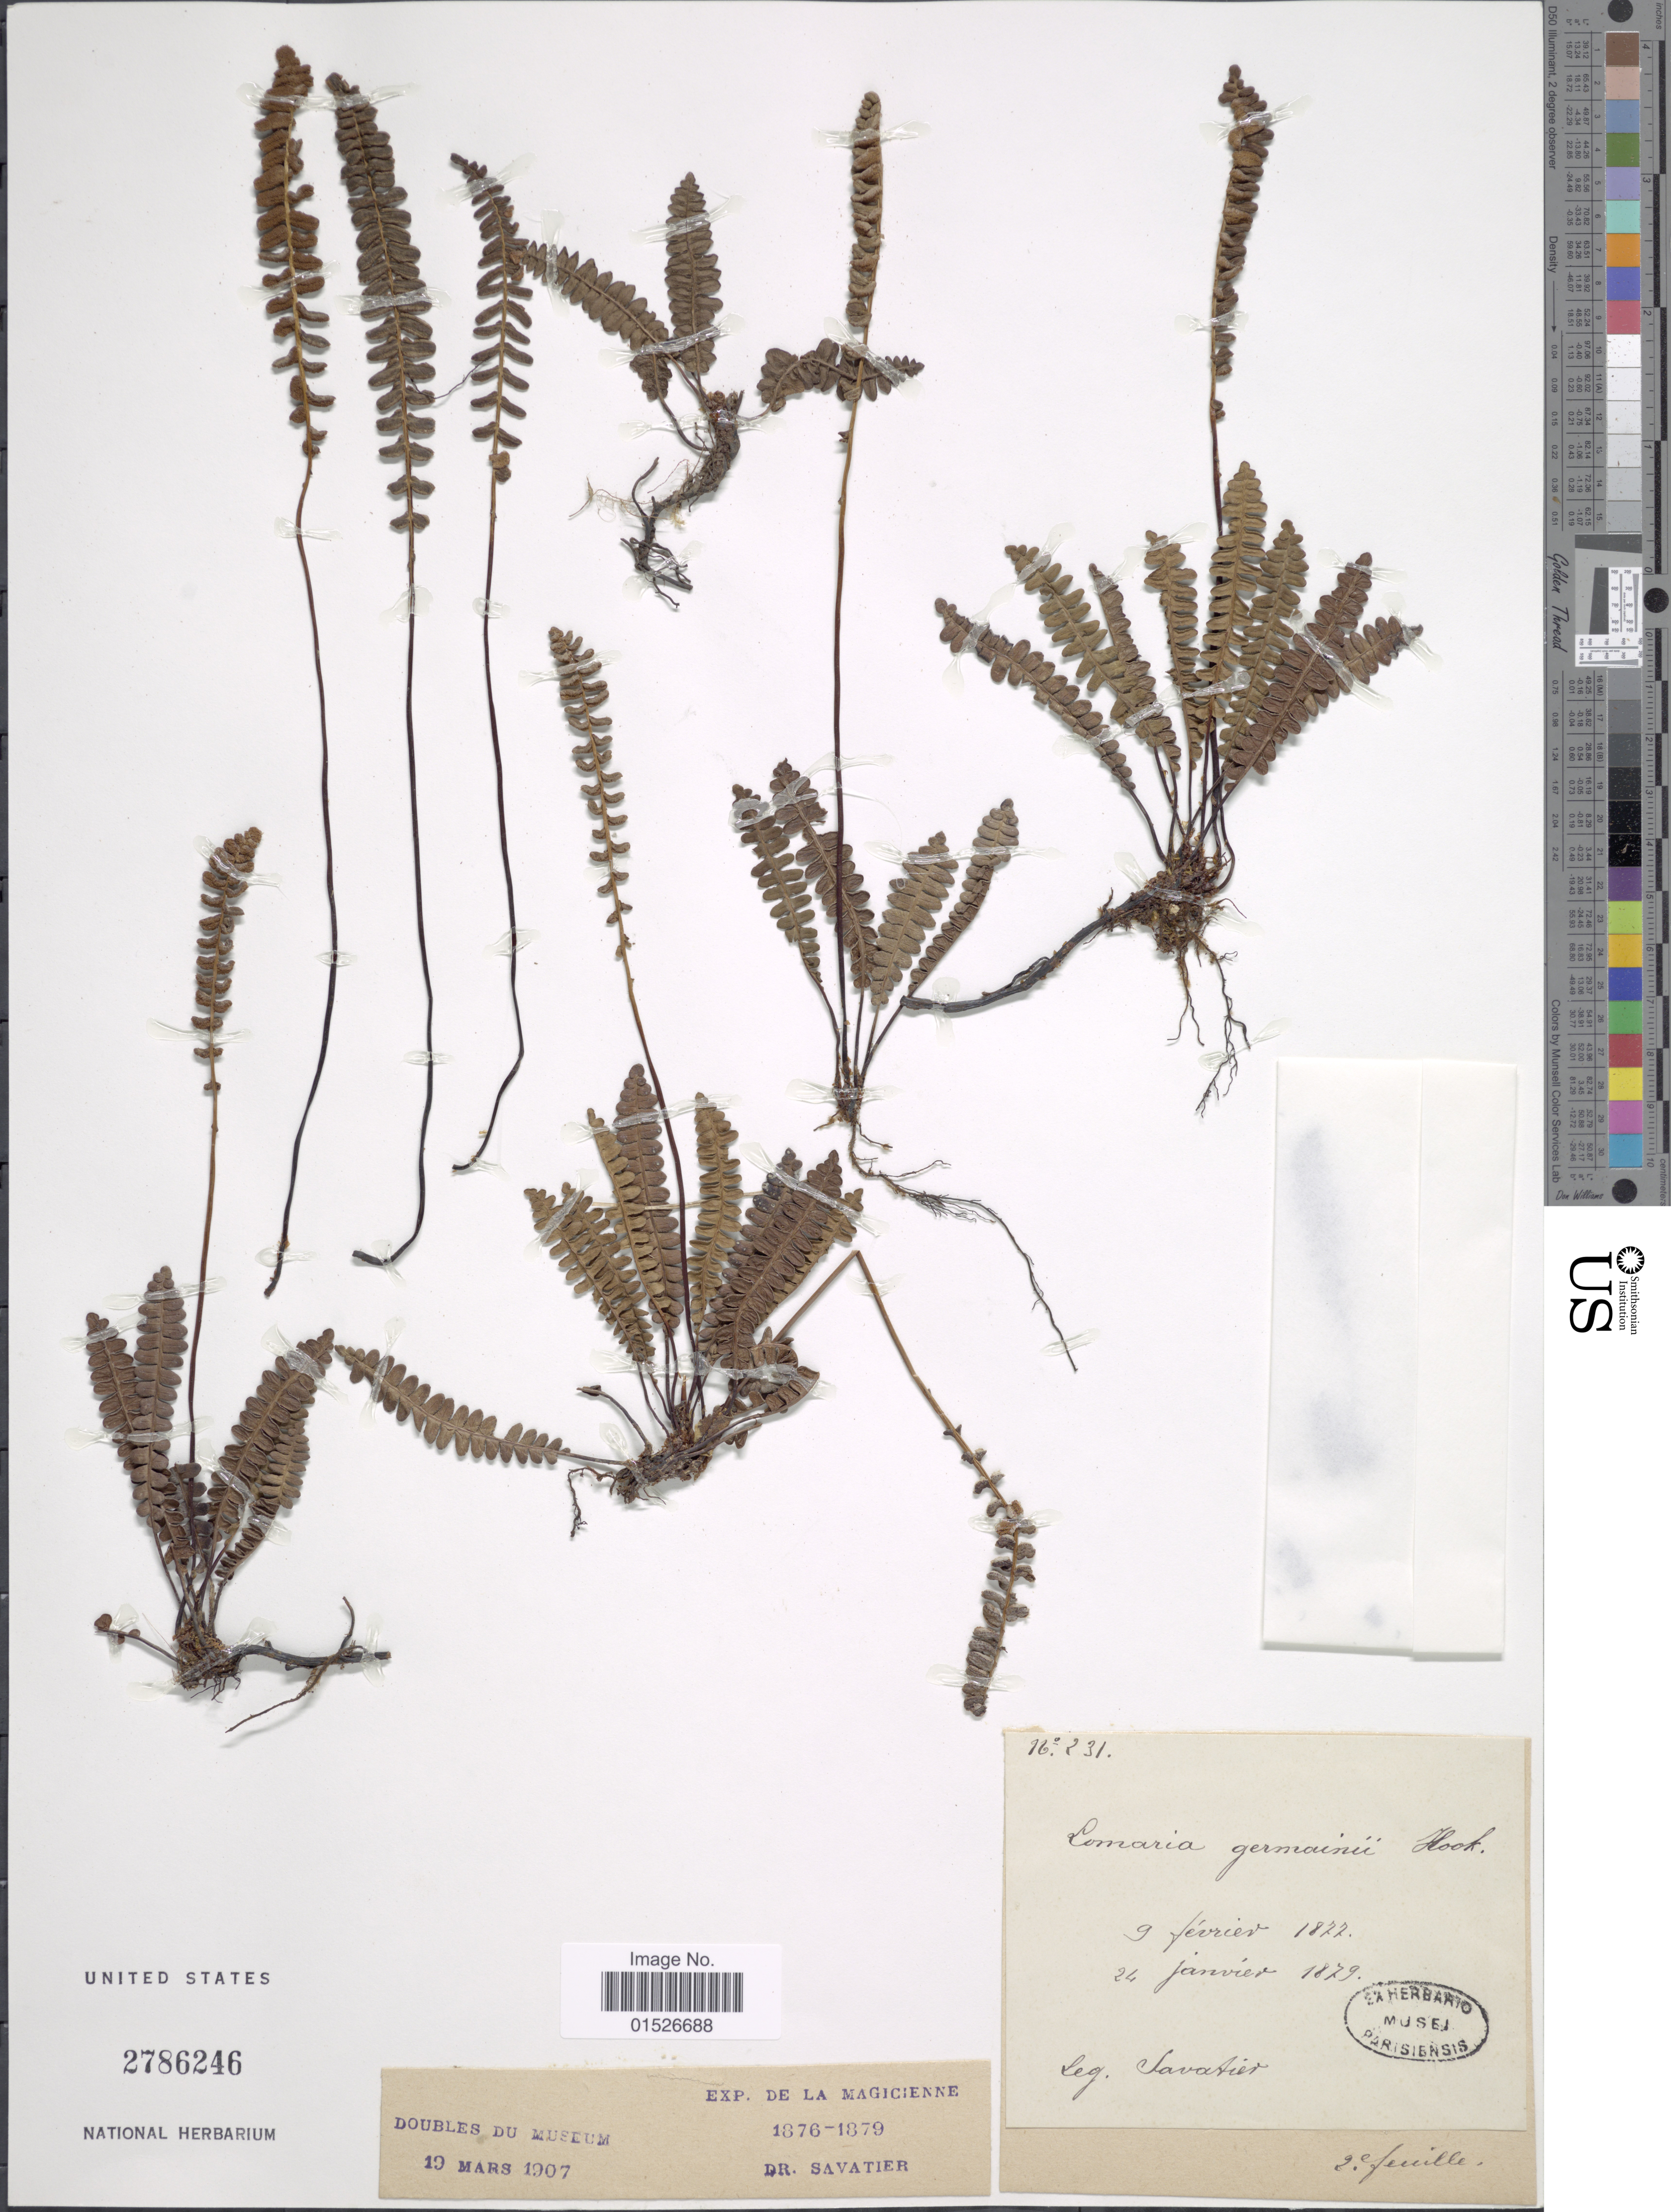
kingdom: Plantae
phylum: Tracheophyta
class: Polypodiopsida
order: Polypodiales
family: Blechnaceae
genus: Blechnum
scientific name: Blechnum penna-marina subsp. alpina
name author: T.C. Chambers & P. A. Farrant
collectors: Savatier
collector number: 231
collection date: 1877-02-09/1879-01-24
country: Chile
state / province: Magallanes y de la Antártica Chilena (XII)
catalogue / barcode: US 2786246